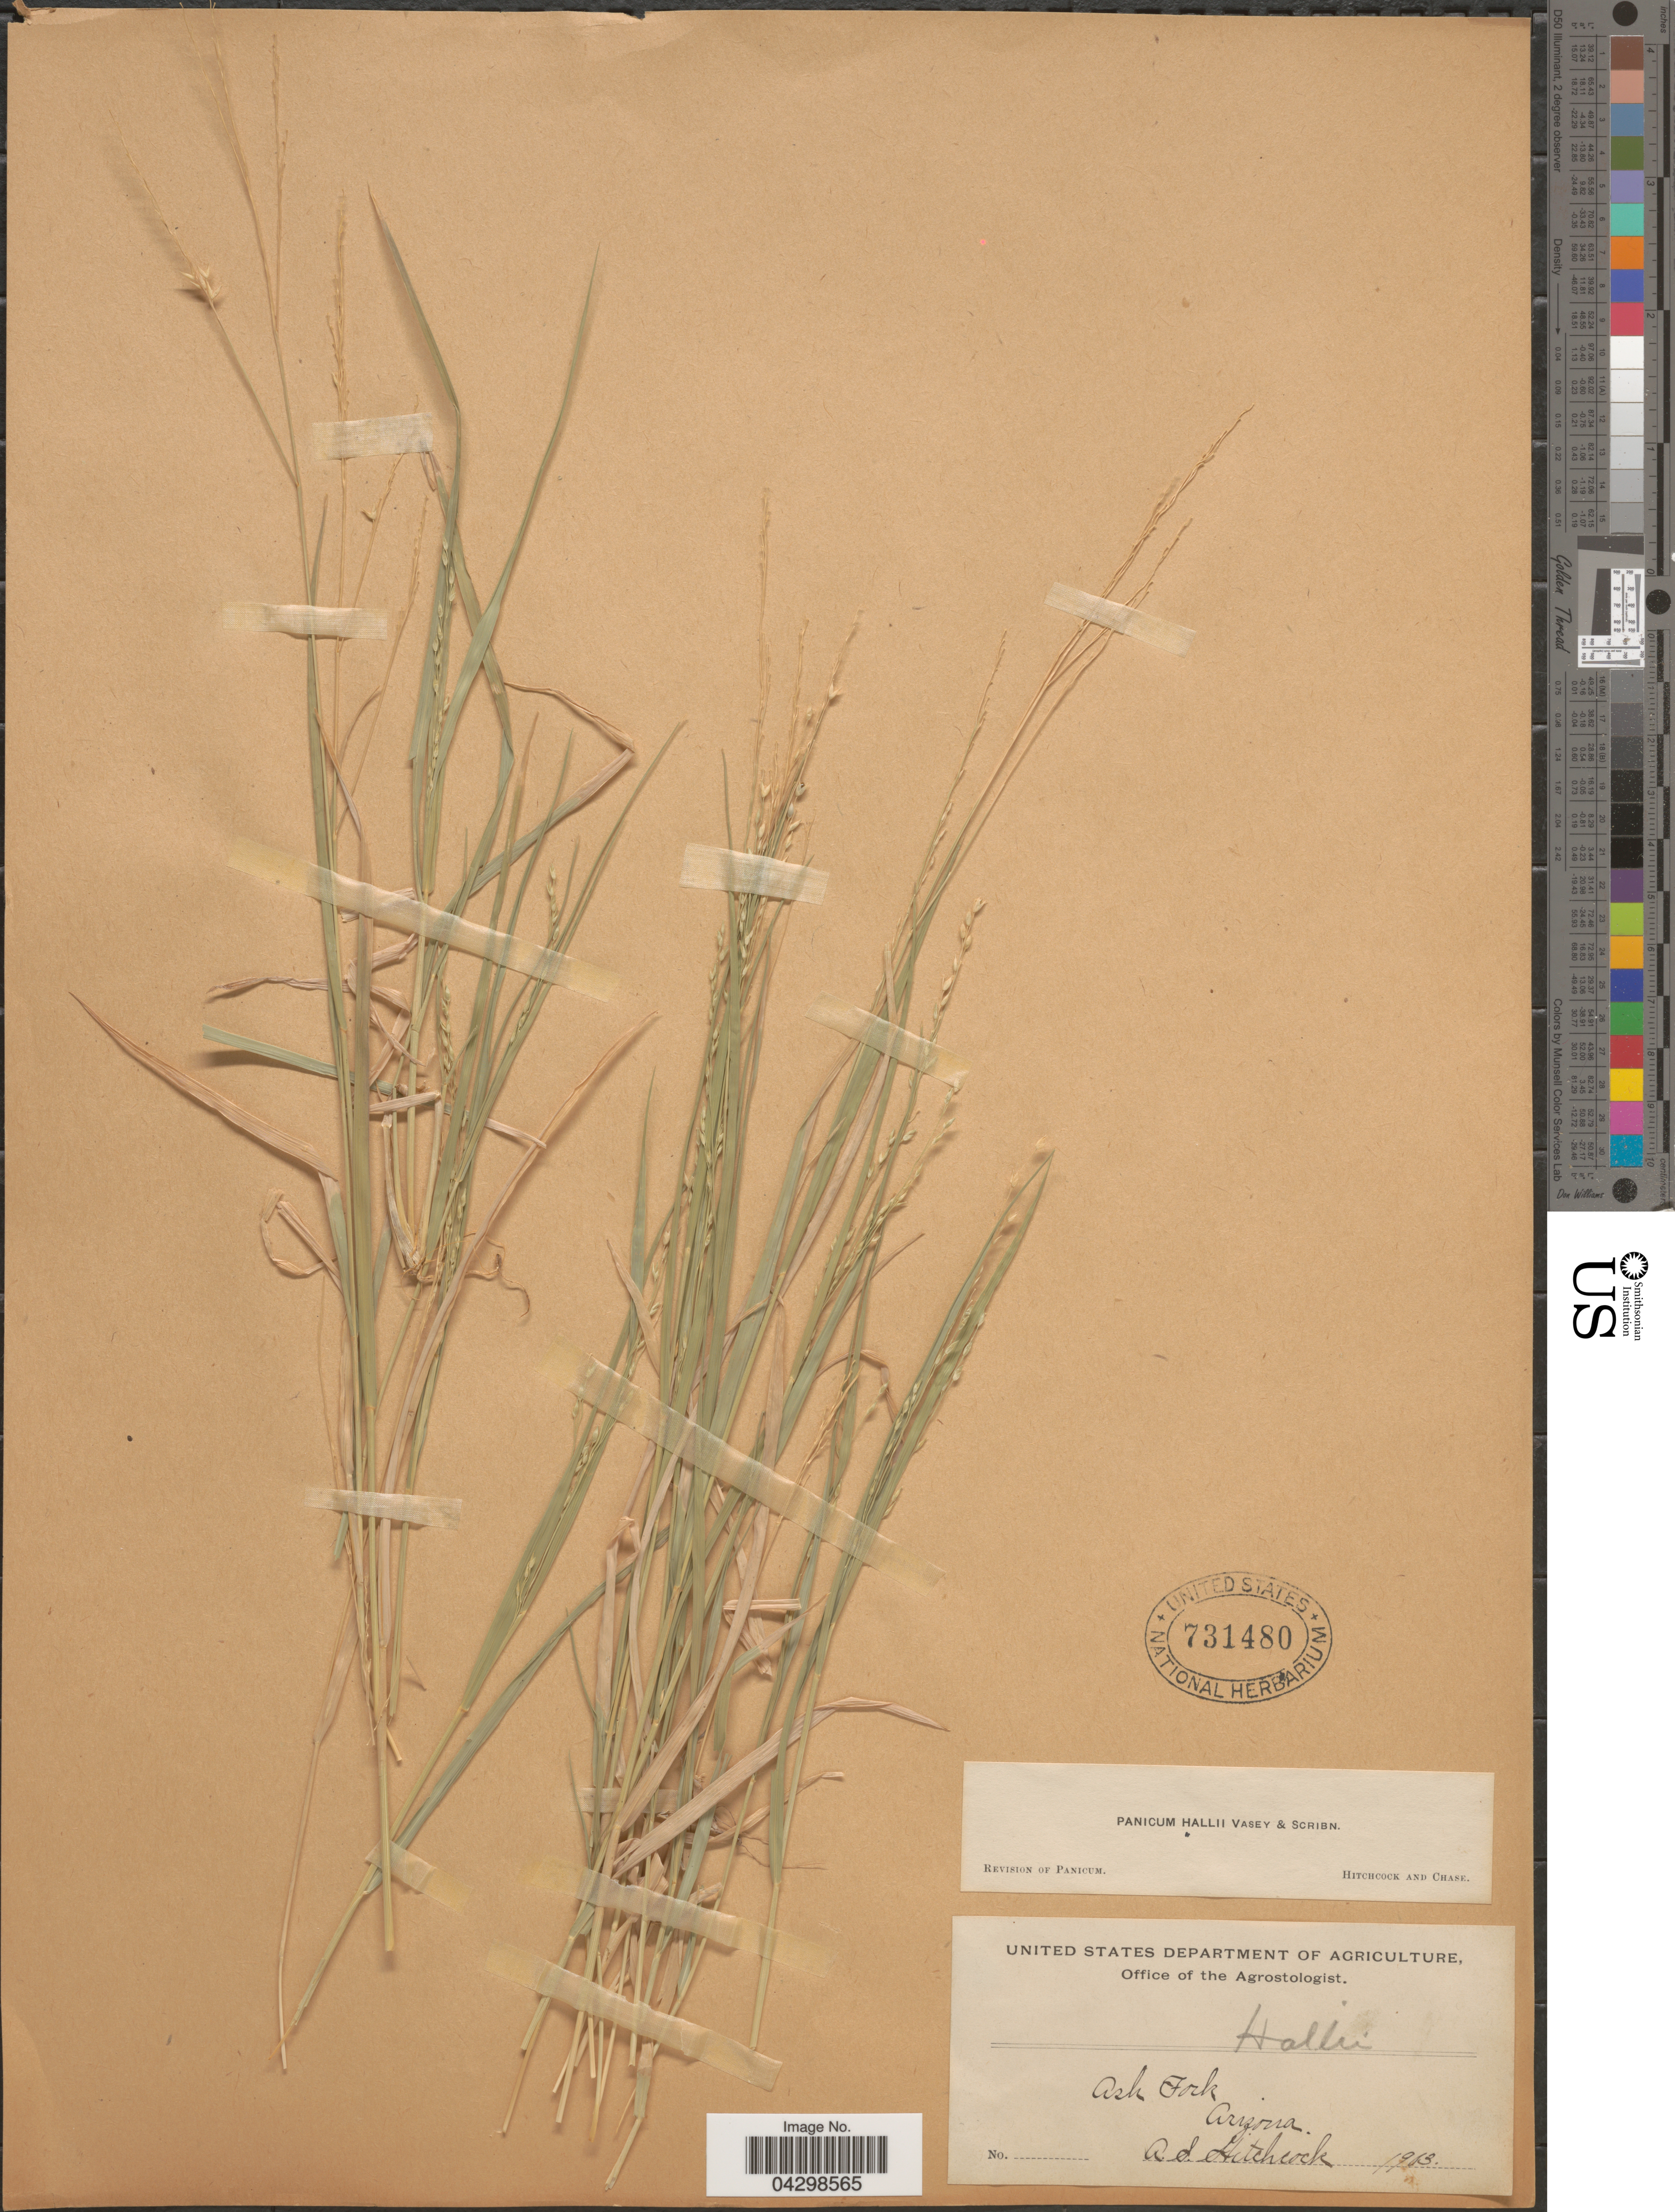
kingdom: Plantae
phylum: Tracheophyta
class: Liliopsida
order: Poales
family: Poaceae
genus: Panicum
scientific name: Panicum hallii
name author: Vasey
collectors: A. S. Hitchcock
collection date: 1903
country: United States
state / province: Arizona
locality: Ash Fork.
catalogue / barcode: US 731480